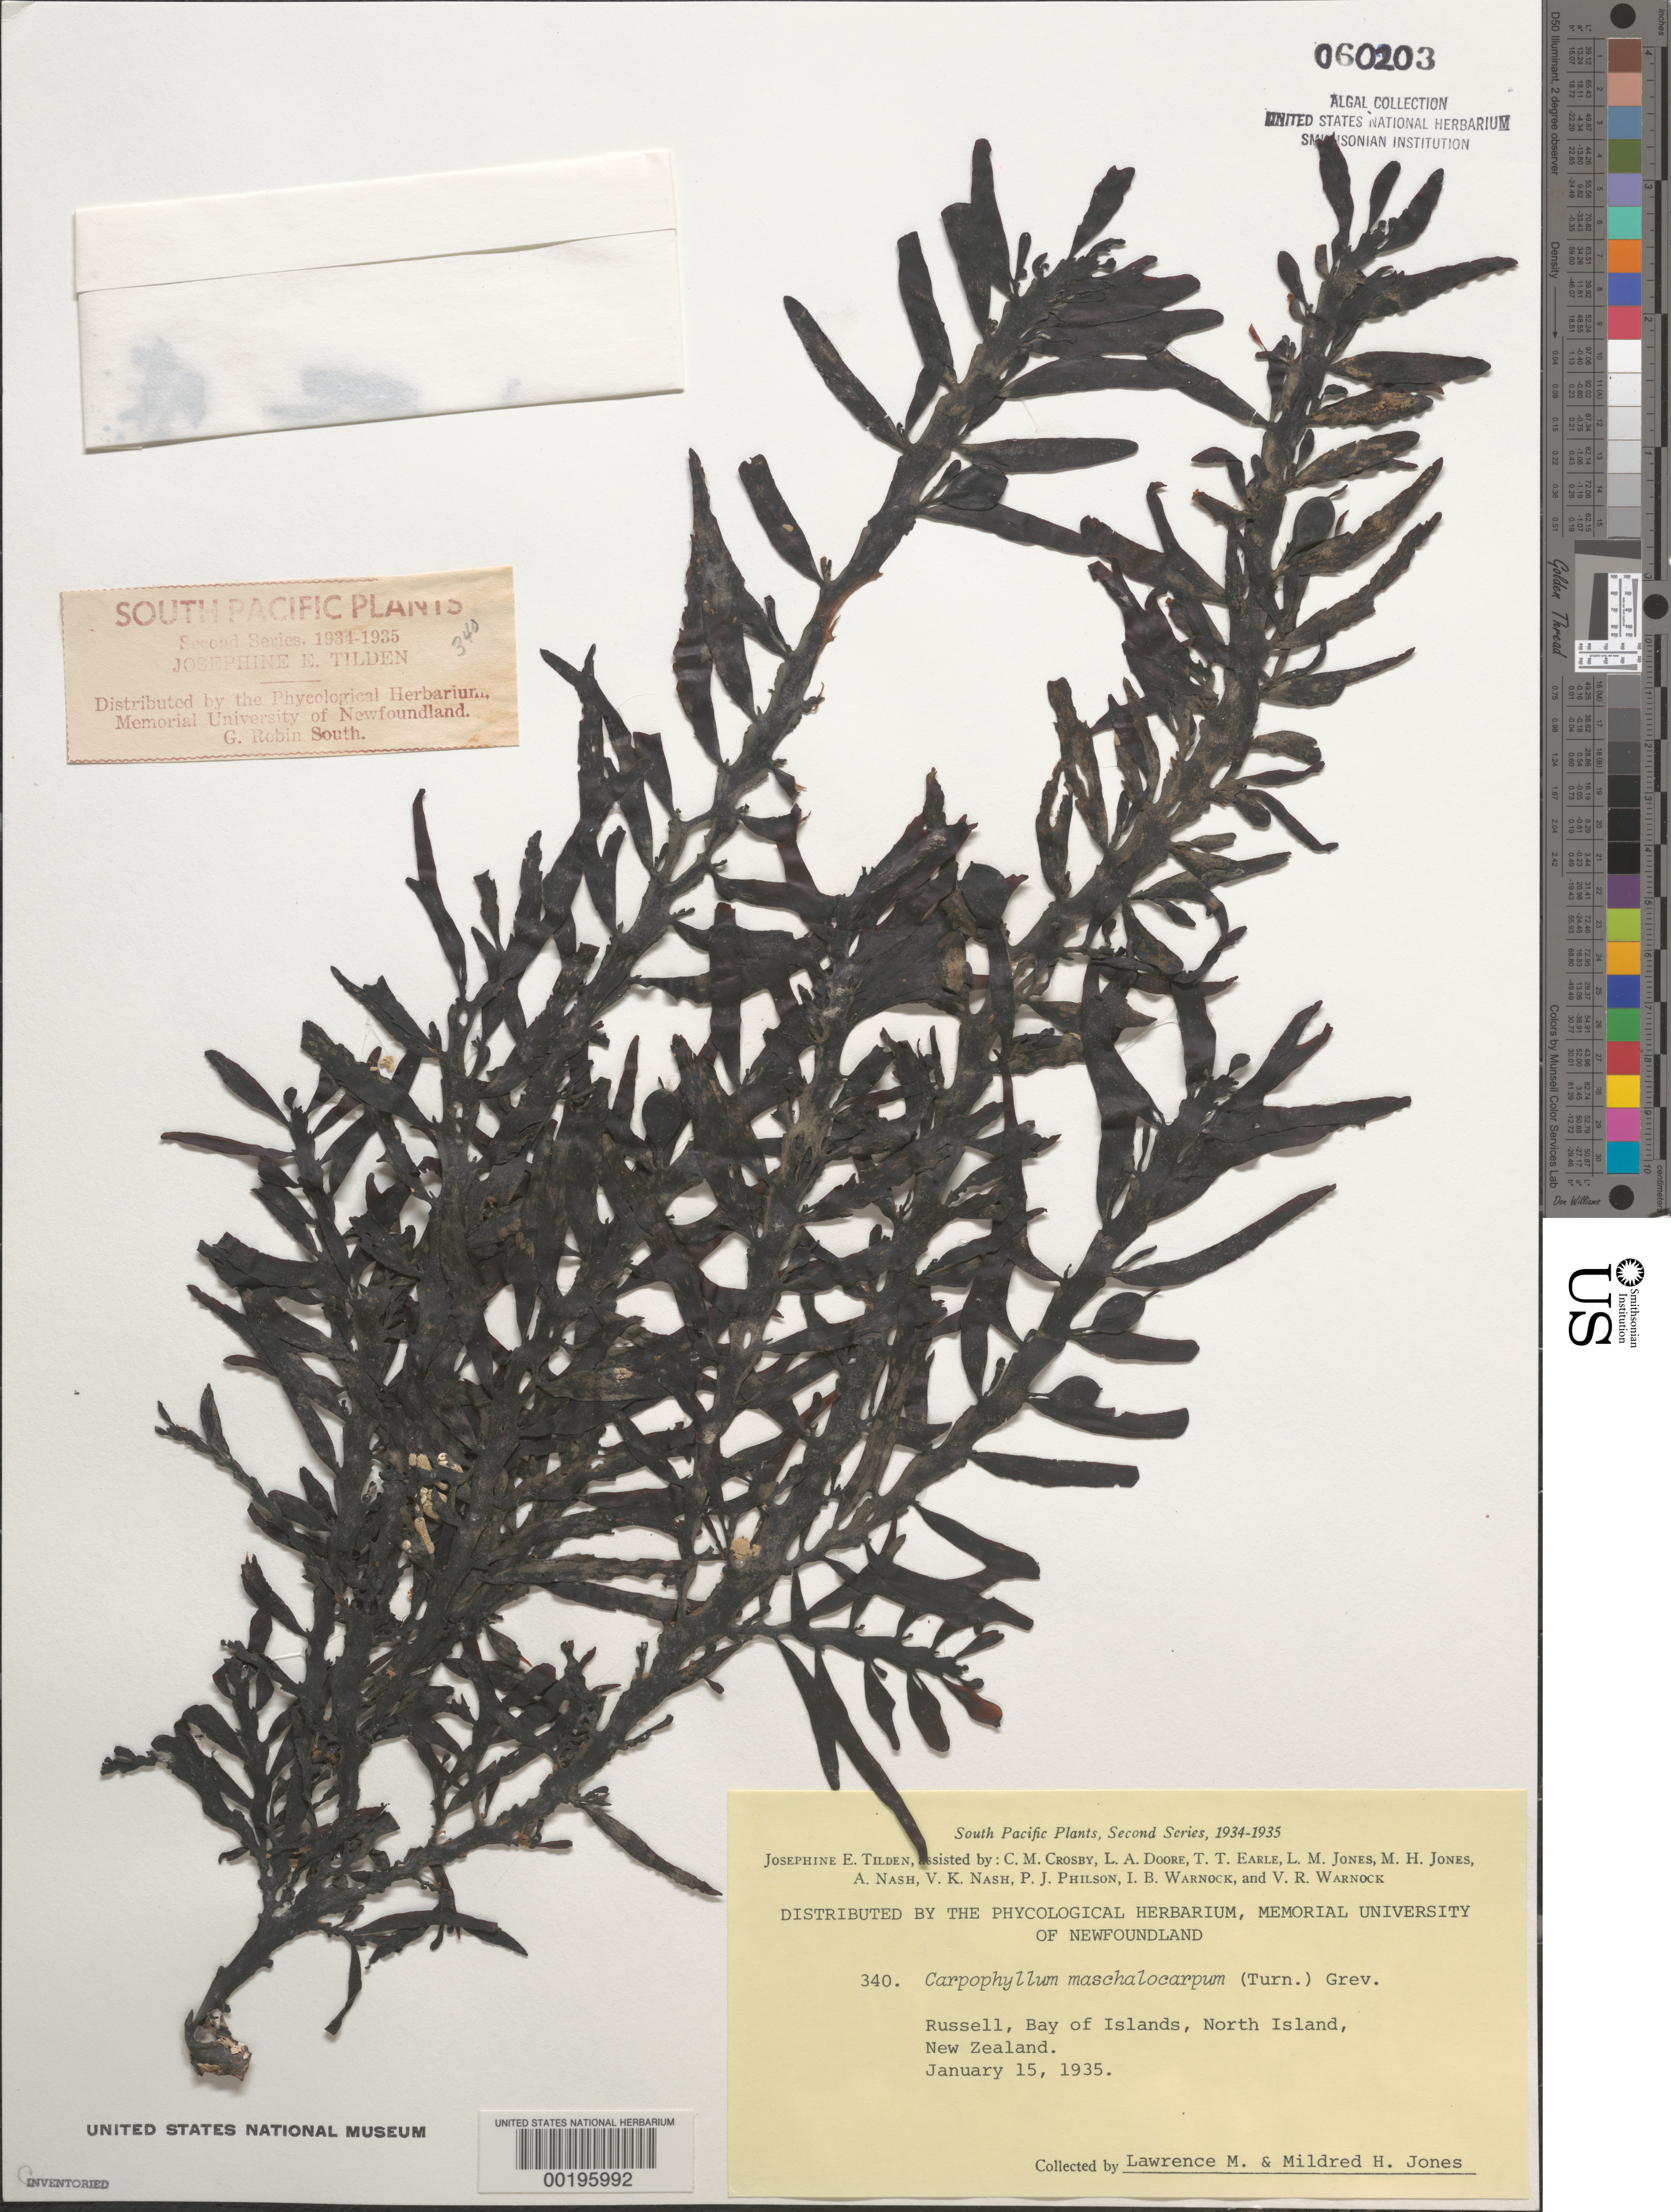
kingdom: Chromista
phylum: Ochrophyta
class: Phaeophyceae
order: Fucales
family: Sargassaceae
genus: Carpophyllum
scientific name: Carpophyllum maschalocarpum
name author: (Turner) Grev.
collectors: L. M. Jones & M. H. Jones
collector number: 340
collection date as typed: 15 Jan 1935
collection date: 1935-01-15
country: New Zealand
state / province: Northland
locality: Bay of islands, russell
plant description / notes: Tilden, South Pacific Plants, Second Series, 1934-1935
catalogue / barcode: US 60203